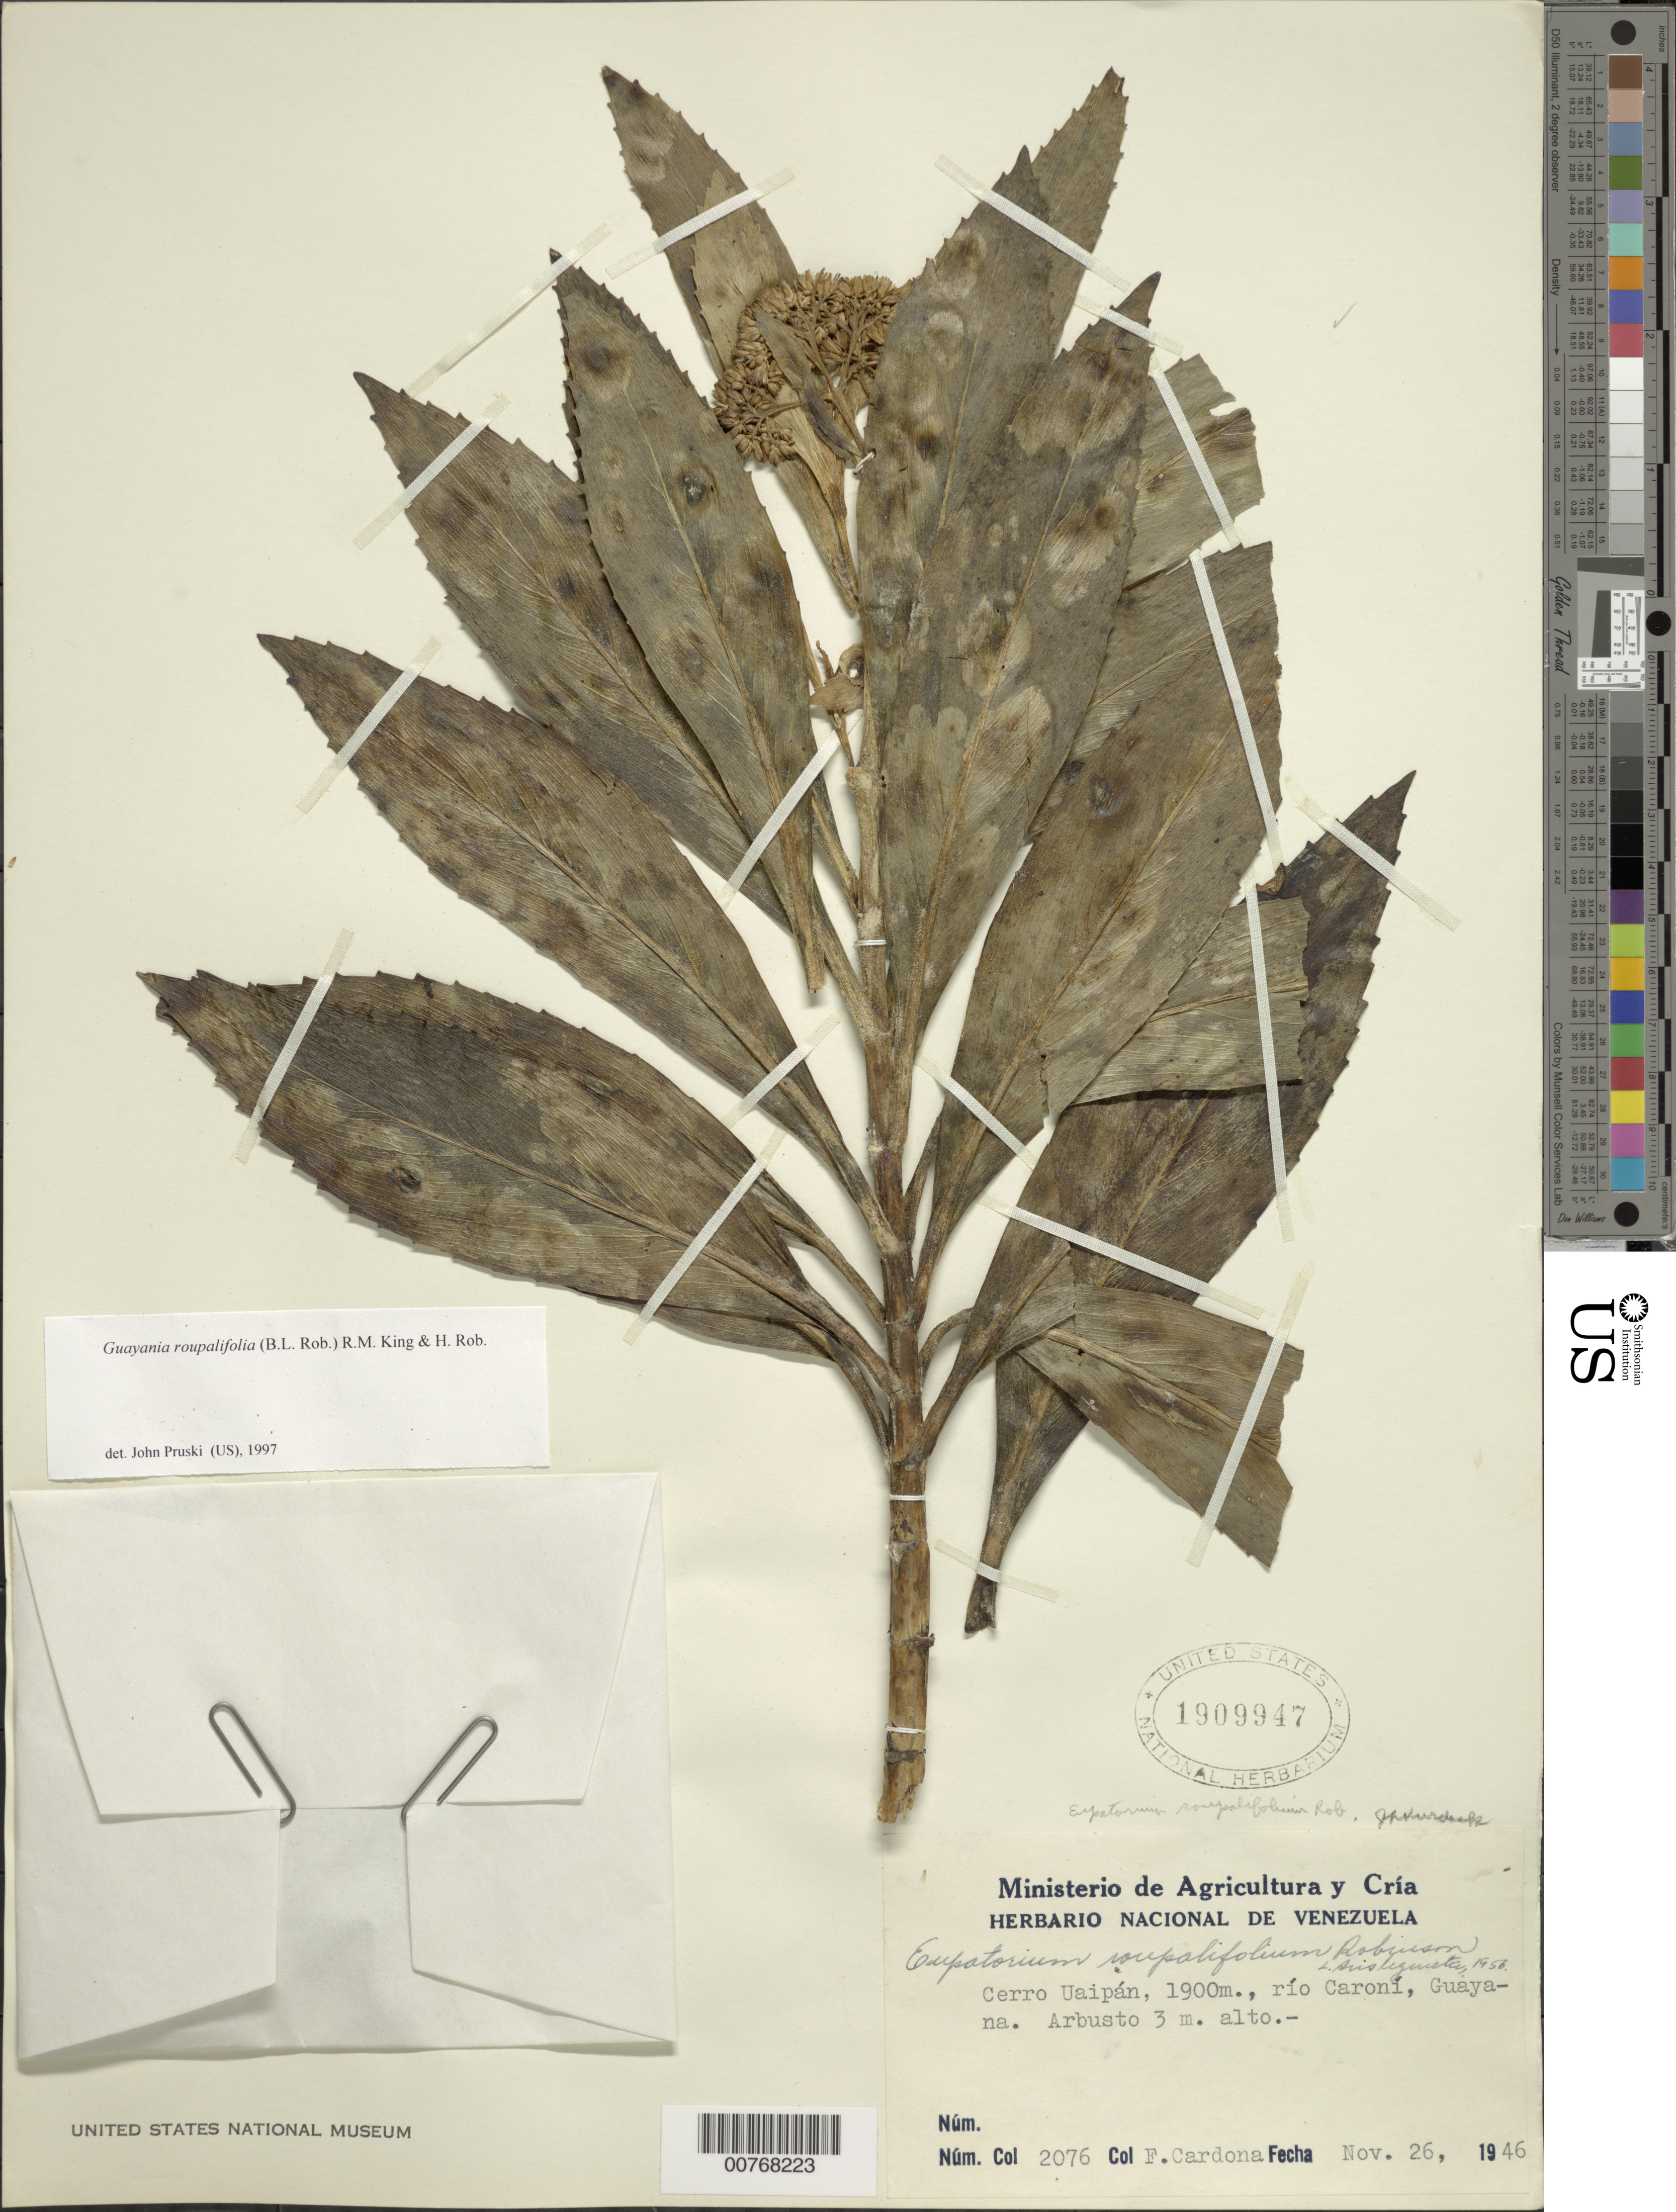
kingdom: Plantae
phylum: Tracheophyta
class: Magnoliopsida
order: Asterales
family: Asteraceae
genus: Guayania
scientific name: Guayania roupalifolia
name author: (B.L. Rob.) R.M. King & H. Rob.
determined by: Aristeguieta, L.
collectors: F. Cardona Puig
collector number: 2076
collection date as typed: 26-Nov-46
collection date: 1946-11-26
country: Venezuela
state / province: Bolívar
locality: Cerro Uaipán, Río Caroní; Guayana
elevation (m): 1900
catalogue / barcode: US 1909947